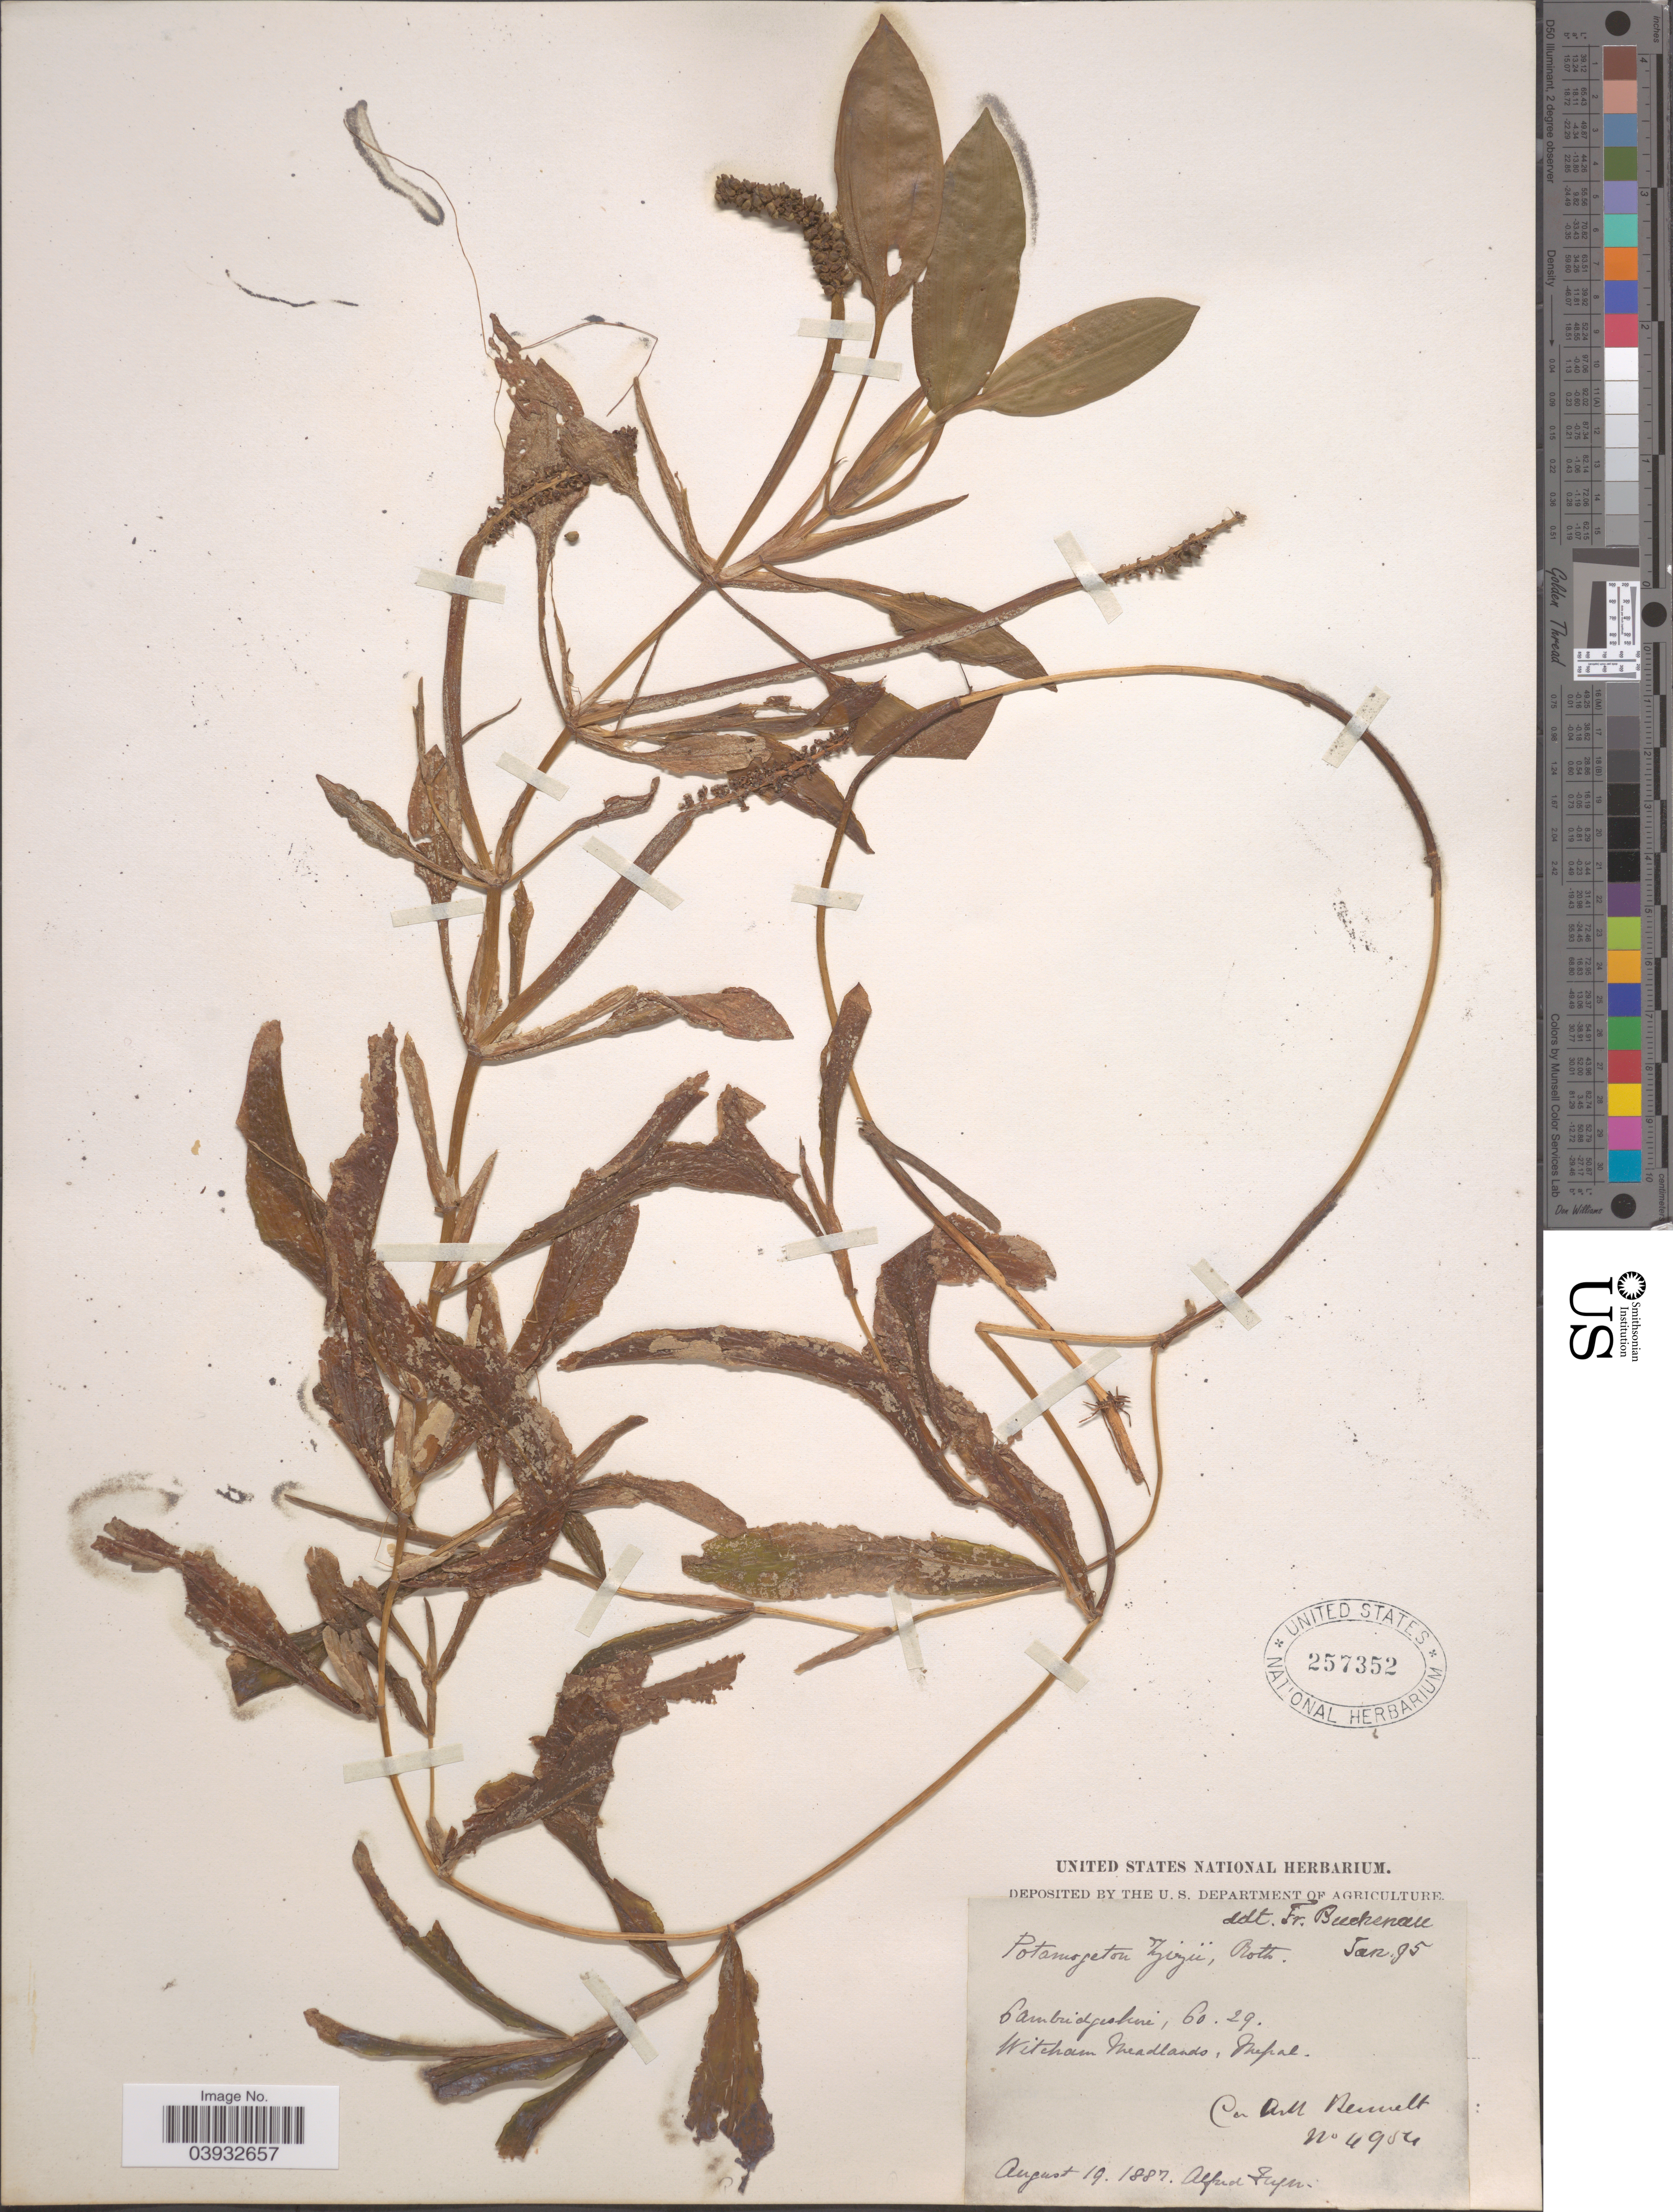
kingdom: Plantae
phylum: Tracheophyta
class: Liliopsida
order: Alismatales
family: Potamogetonaceae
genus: Potamogeton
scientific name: Potamogeton zizii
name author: Mert. & W.D.J. Koch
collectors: A. Fryer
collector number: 4954*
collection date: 1887-08-19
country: United Kingdom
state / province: England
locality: Cambridgeshire, Co. 29. Witcham Meadlands, Mepal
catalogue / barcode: US 257352